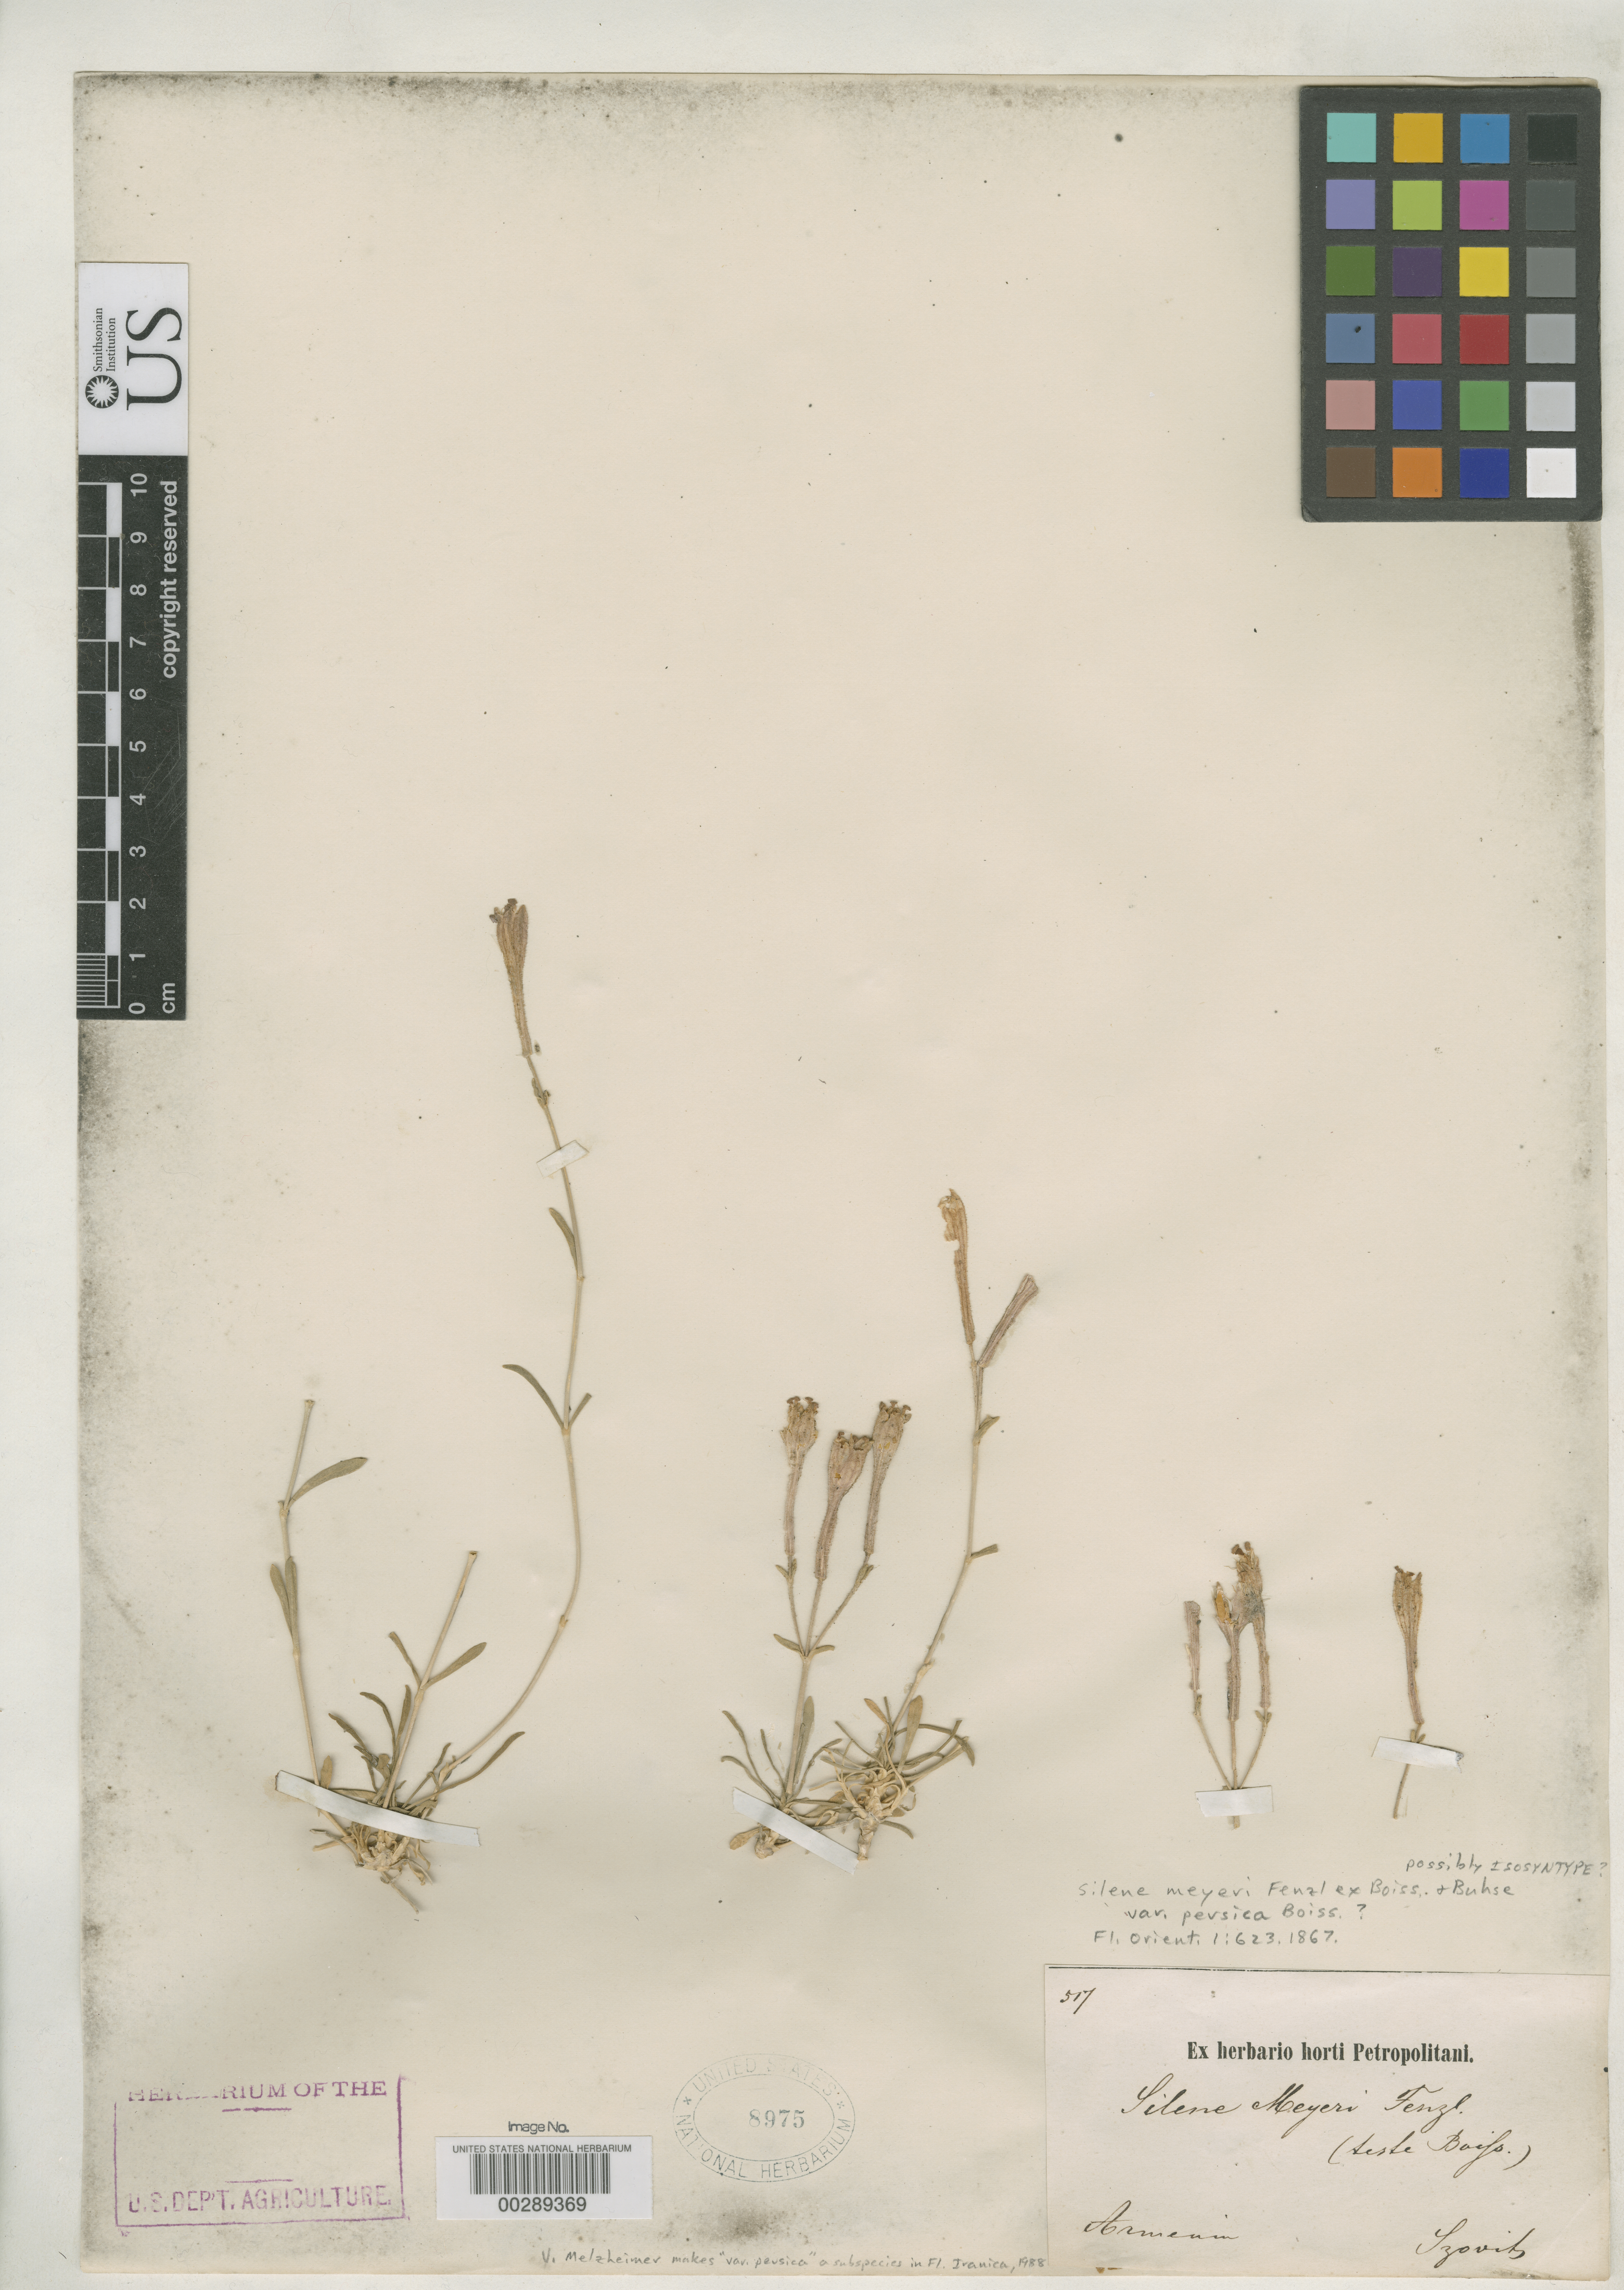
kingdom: Plantae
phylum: Tracheophyta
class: Magnoliopsida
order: Caryophyllales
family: Caryophyllaceae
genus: Silene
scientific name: Silene meyeri var. persica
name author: Boiss.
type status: Possible Isosyntype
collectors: J. Szovits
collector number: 517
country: Armenia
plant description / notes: Dubiously a syntype of Silene meyeri var. persica Boiss.; protologue cites a Szovits collection from "Aderbidjan" but this specimen is labeled "Armenia" and was not annotated with the varietal name.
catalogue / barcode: US 8975